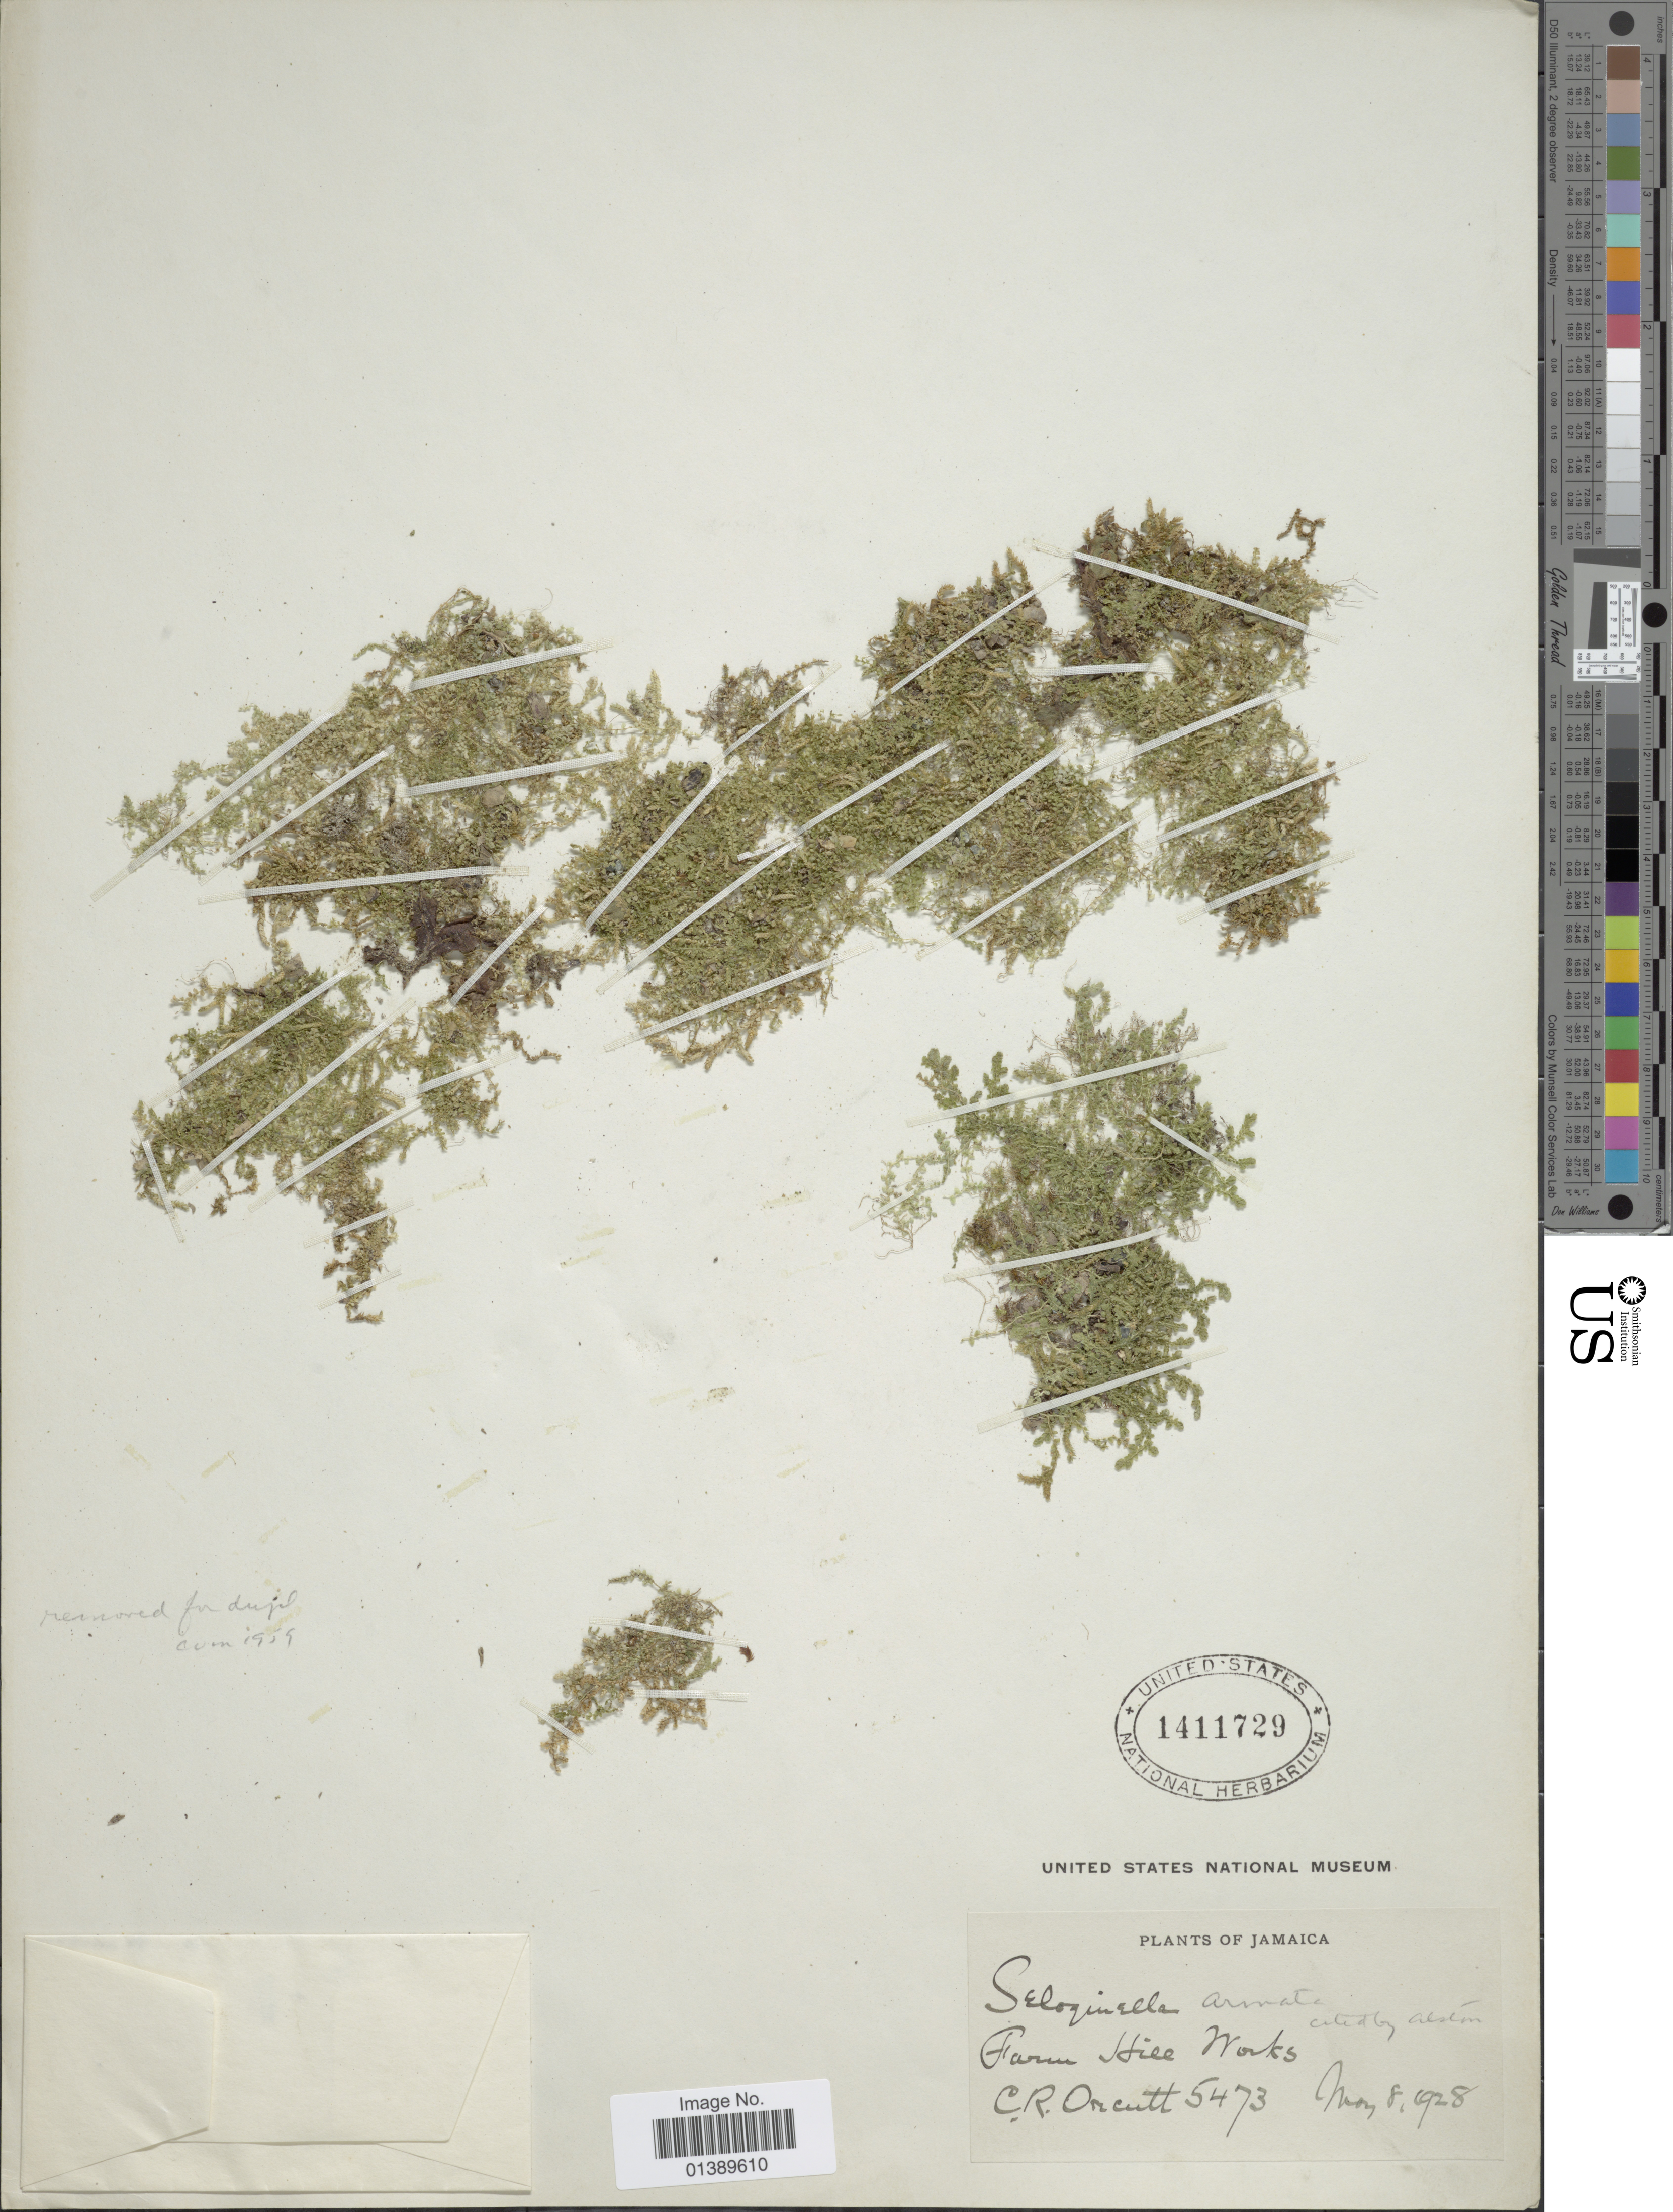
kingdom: Plantae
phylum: Tracheophyta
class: Lycopodiopsida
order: Selaginellales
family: Selaginellaceae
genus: Selaginella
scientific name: Selaginella armata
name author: Baker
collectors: C. R. Orcutt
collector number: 5473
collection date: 1928-05-08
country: Jamaica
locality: Farm Hill Works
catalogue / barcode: US 1411729